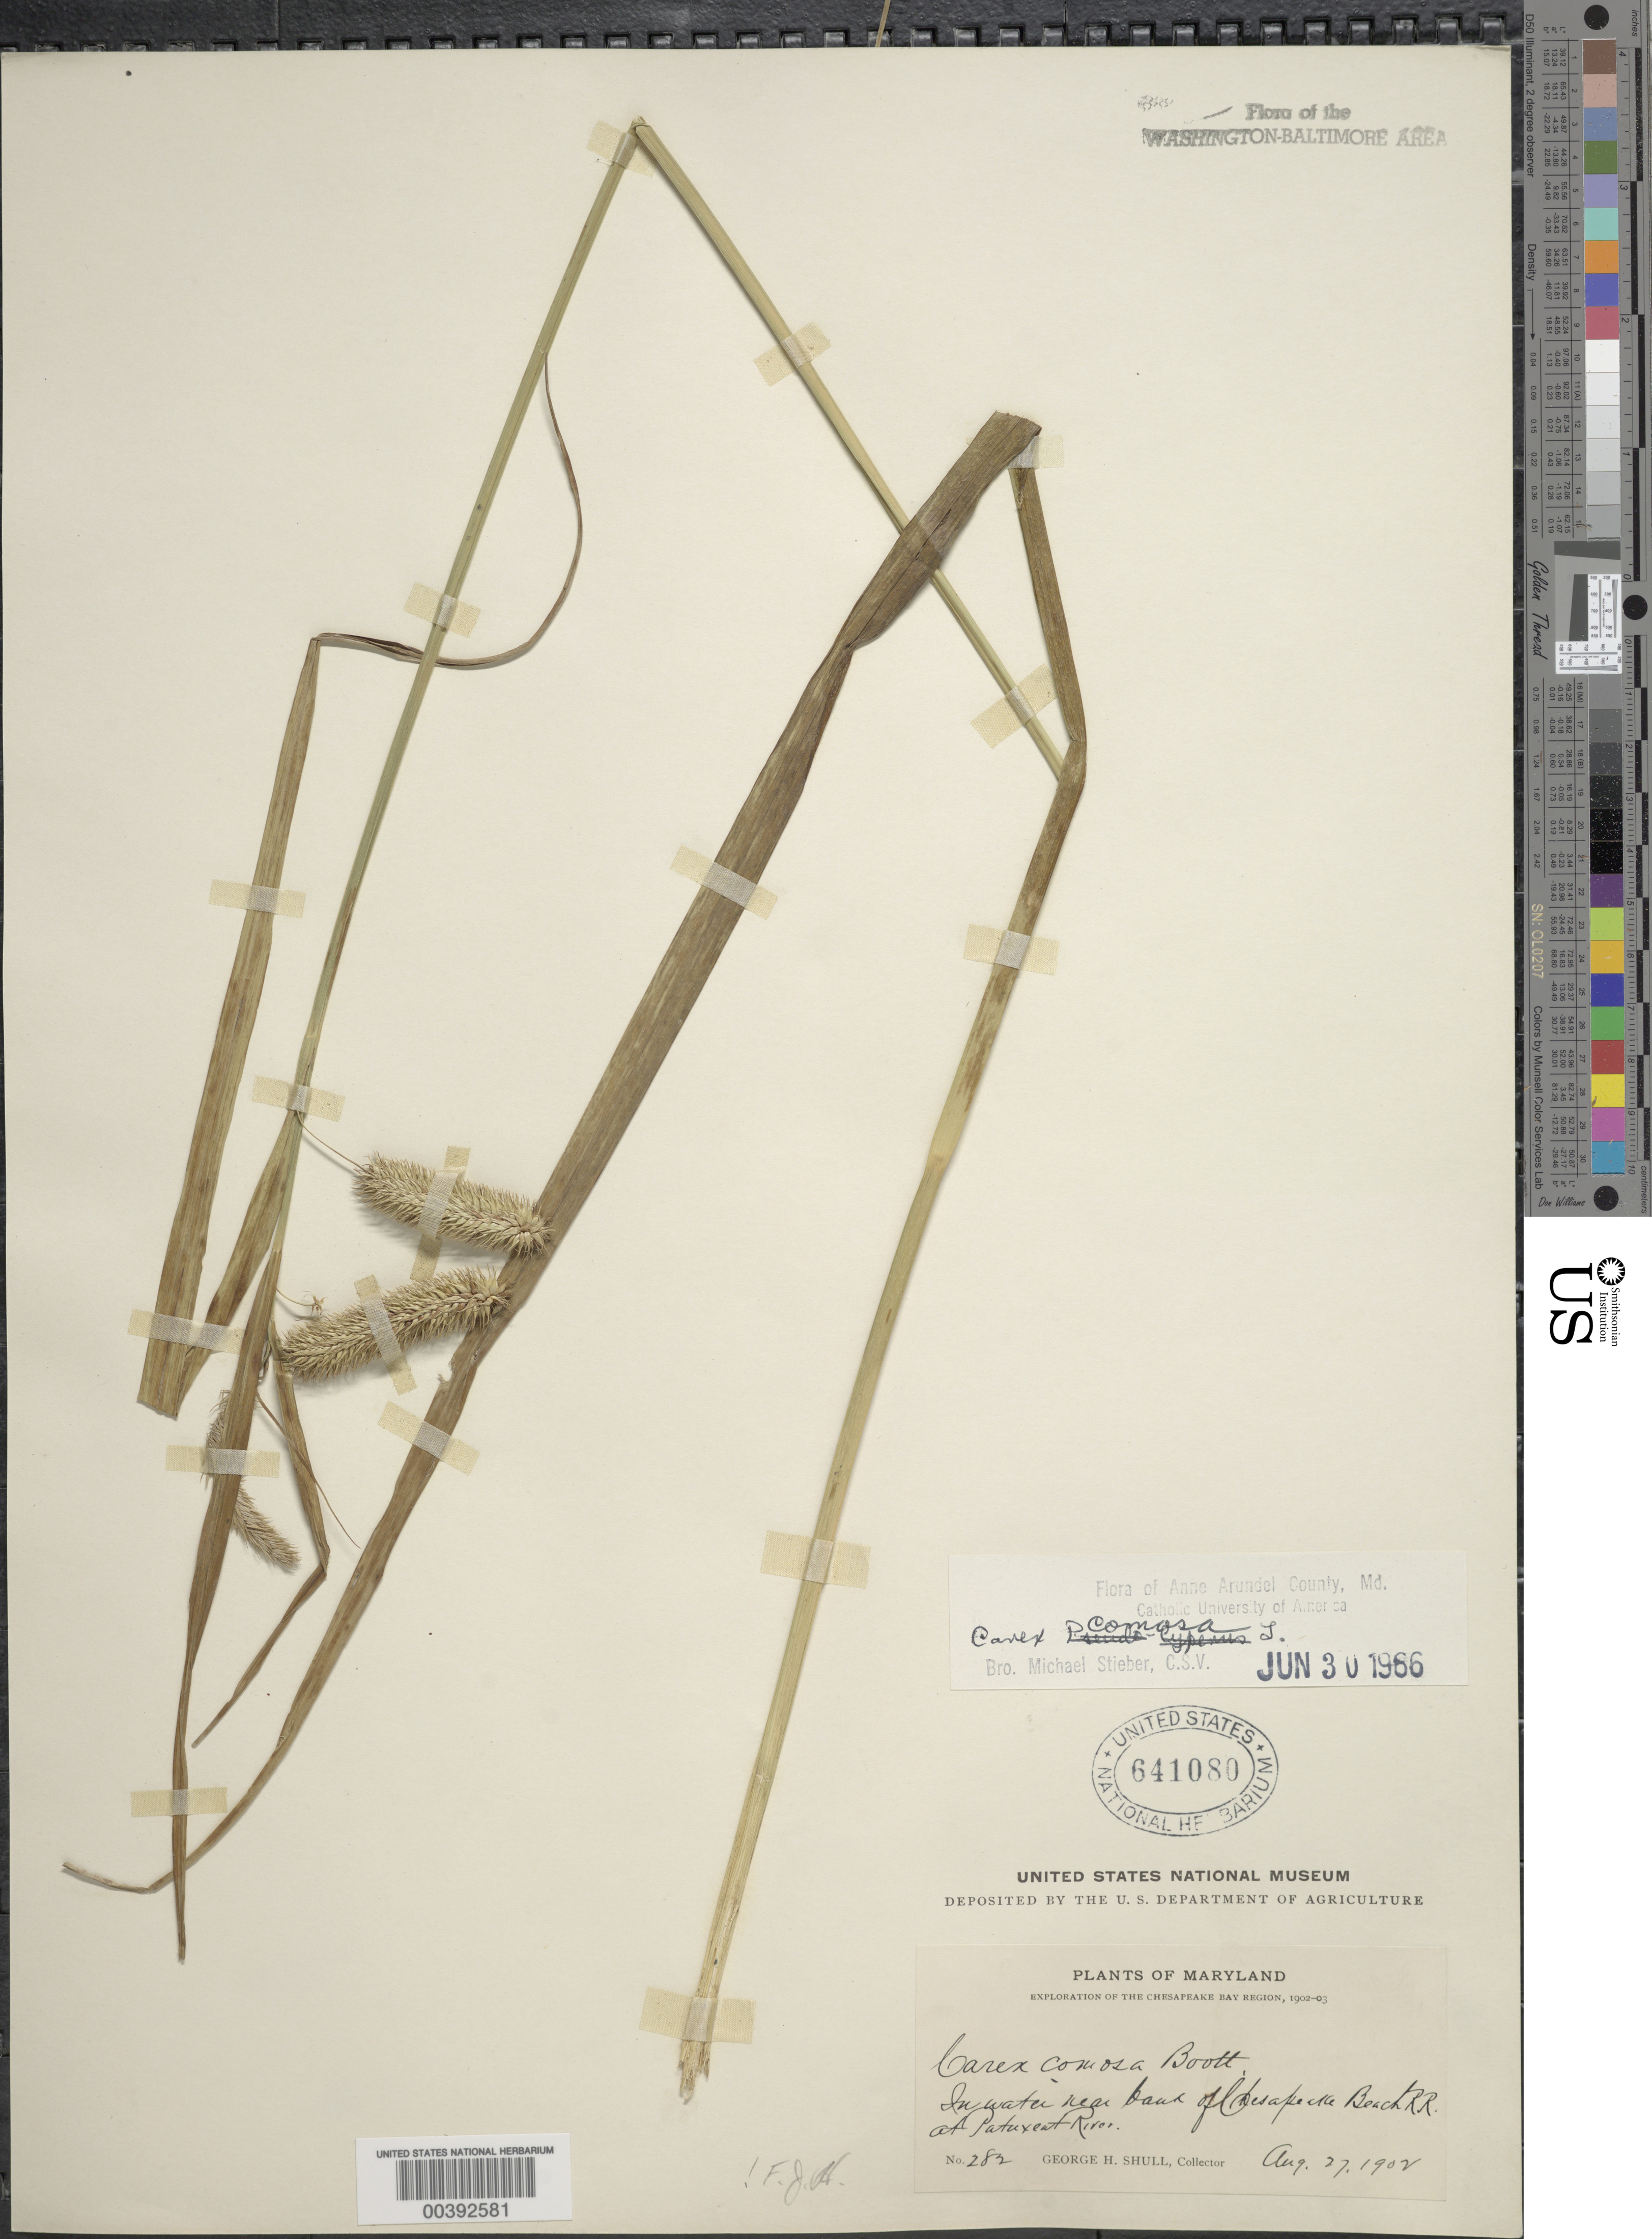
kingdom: Plantae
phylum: Tracheophyta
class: Liliopsida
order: Poales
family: Cyperaceae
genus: Carex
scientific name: Carex comosa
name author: Boott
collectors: G. H. Shull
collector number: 282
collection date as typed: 27 Aug 1902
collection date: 1902-08-27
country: United States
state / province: Maryland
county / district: Calvert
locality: Chesapeake Beach Railroad, Patuxent River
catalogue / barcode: US 641080